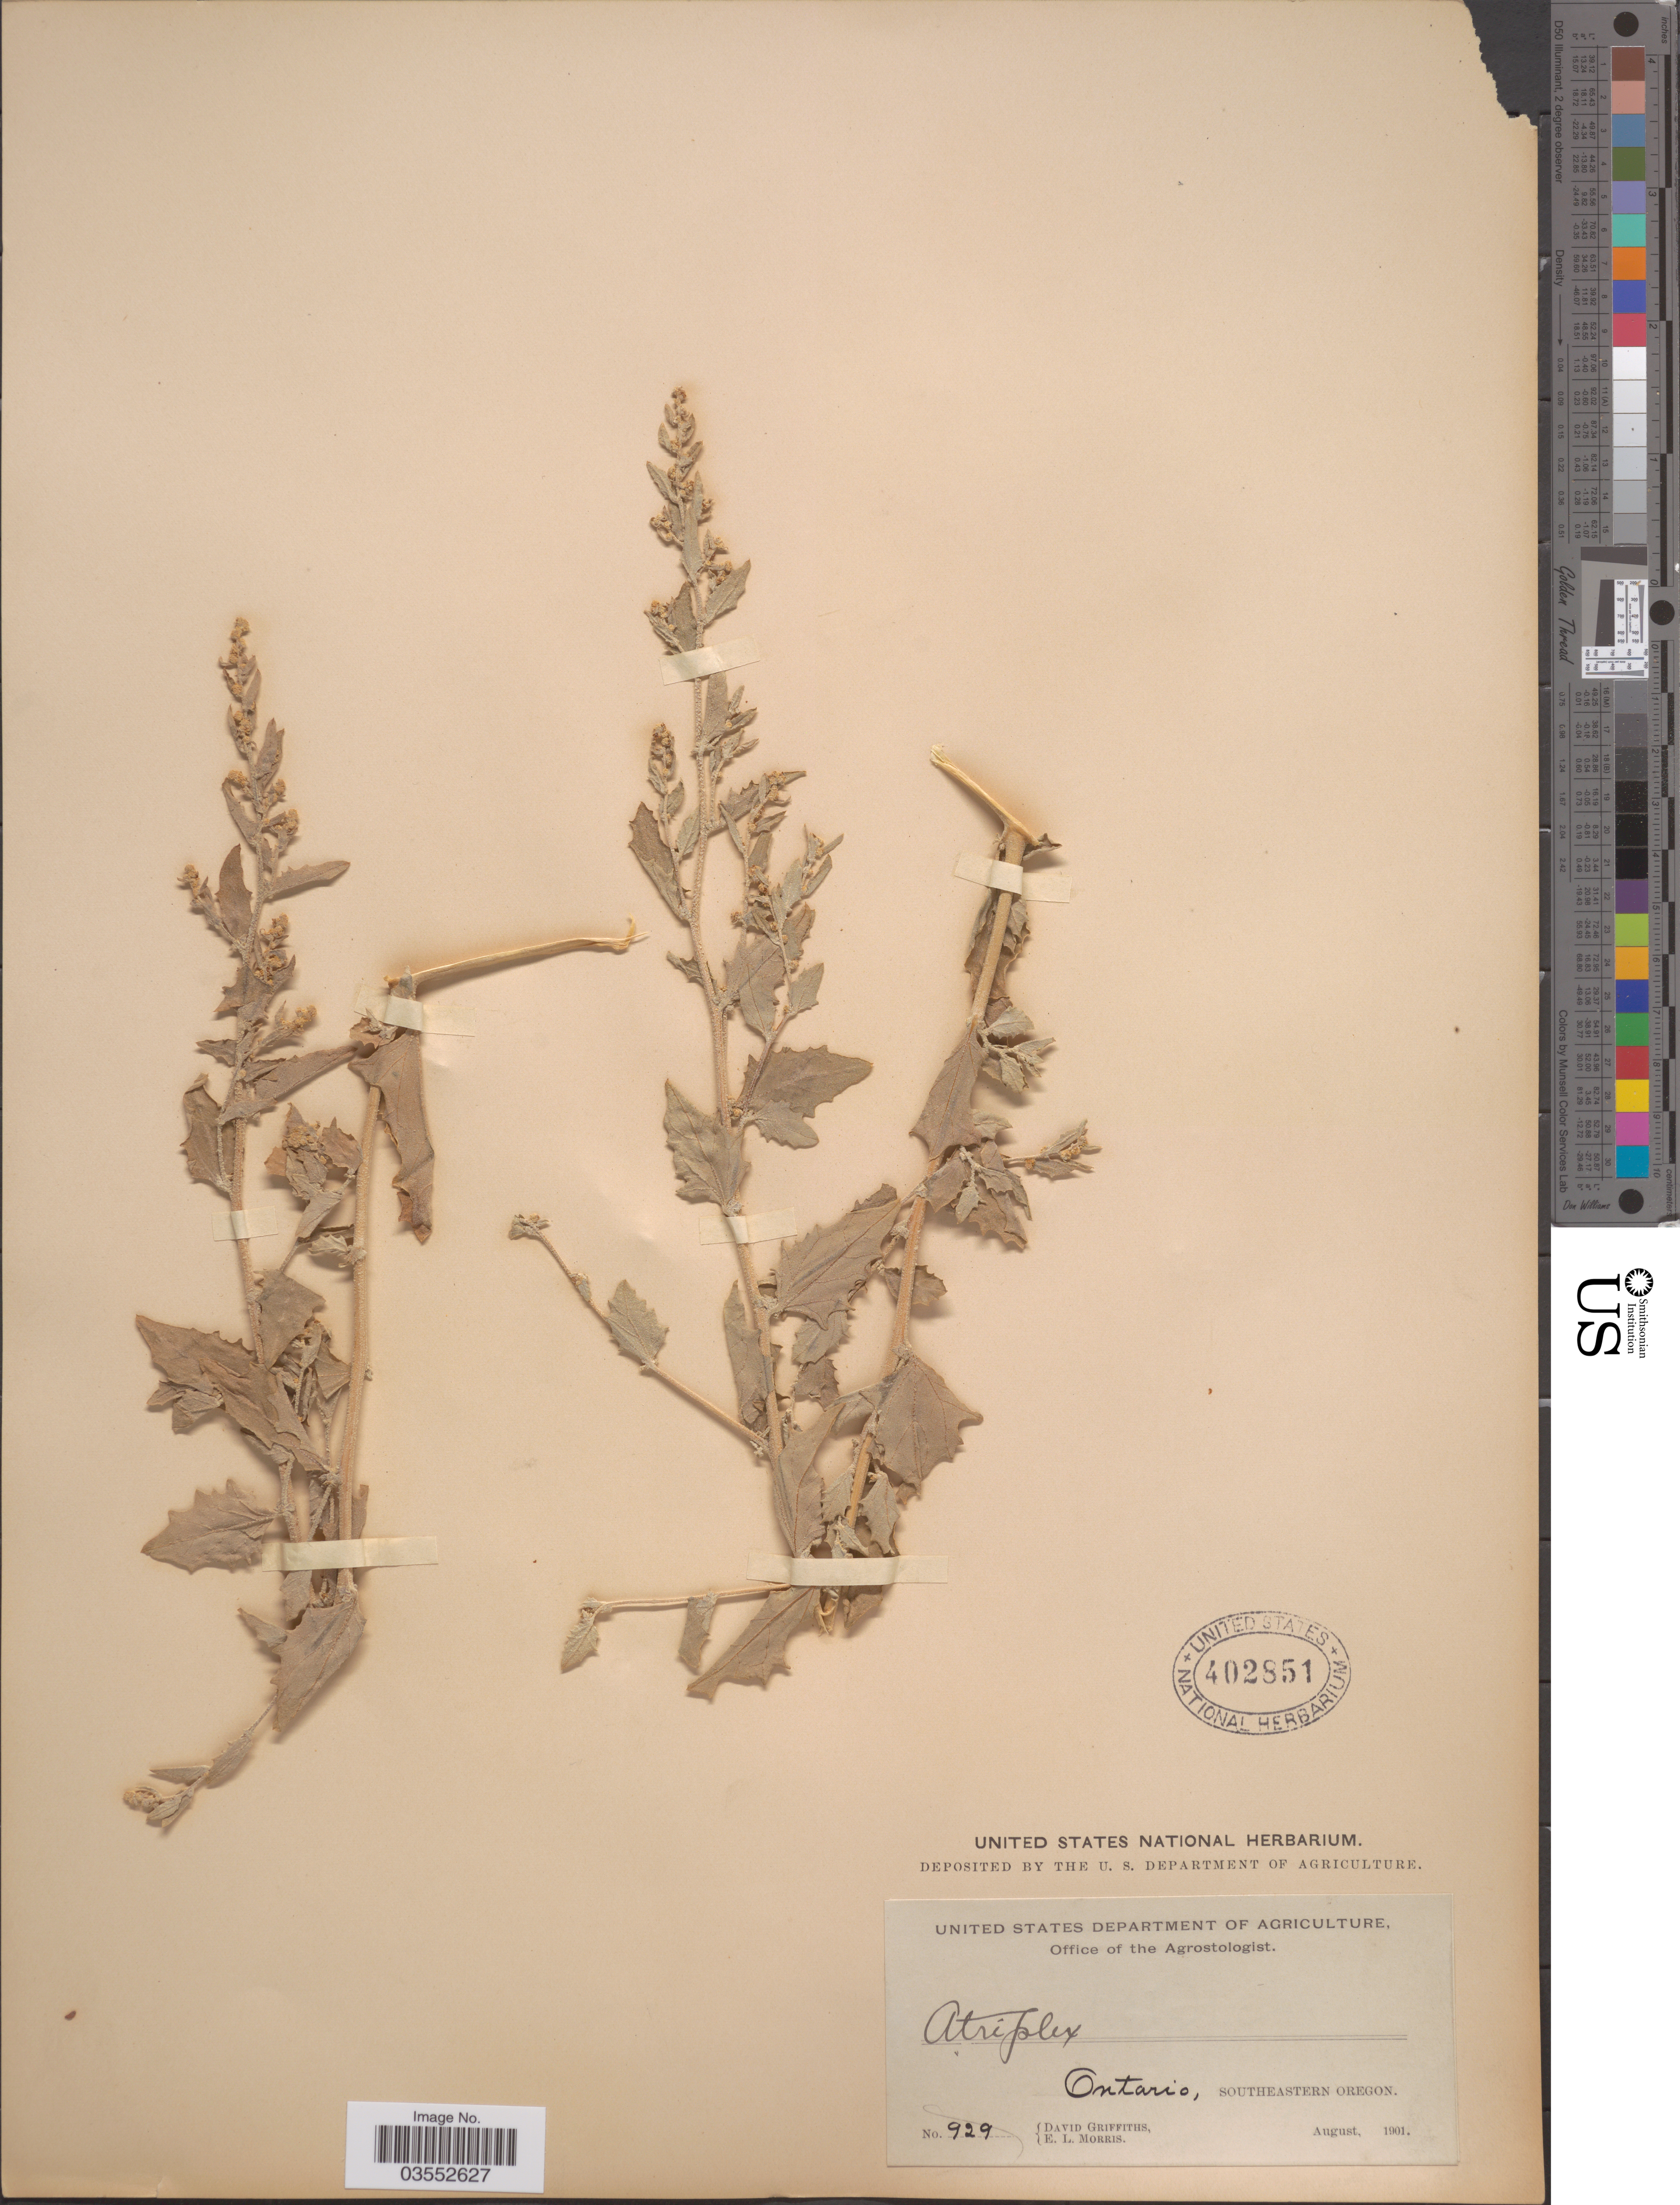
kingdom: Plantae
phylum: Tracheophyta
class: Magnoliopsida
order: Caryophyllales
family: Amaranthaceae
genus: Atriplex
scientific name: Atriplex rosea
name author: L.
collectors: D. Griffiths & E. Morris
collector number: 929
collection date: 1901-08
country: United States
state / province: Oregon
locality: Ontario, Southeastern Oregon.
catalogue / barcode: US 402851